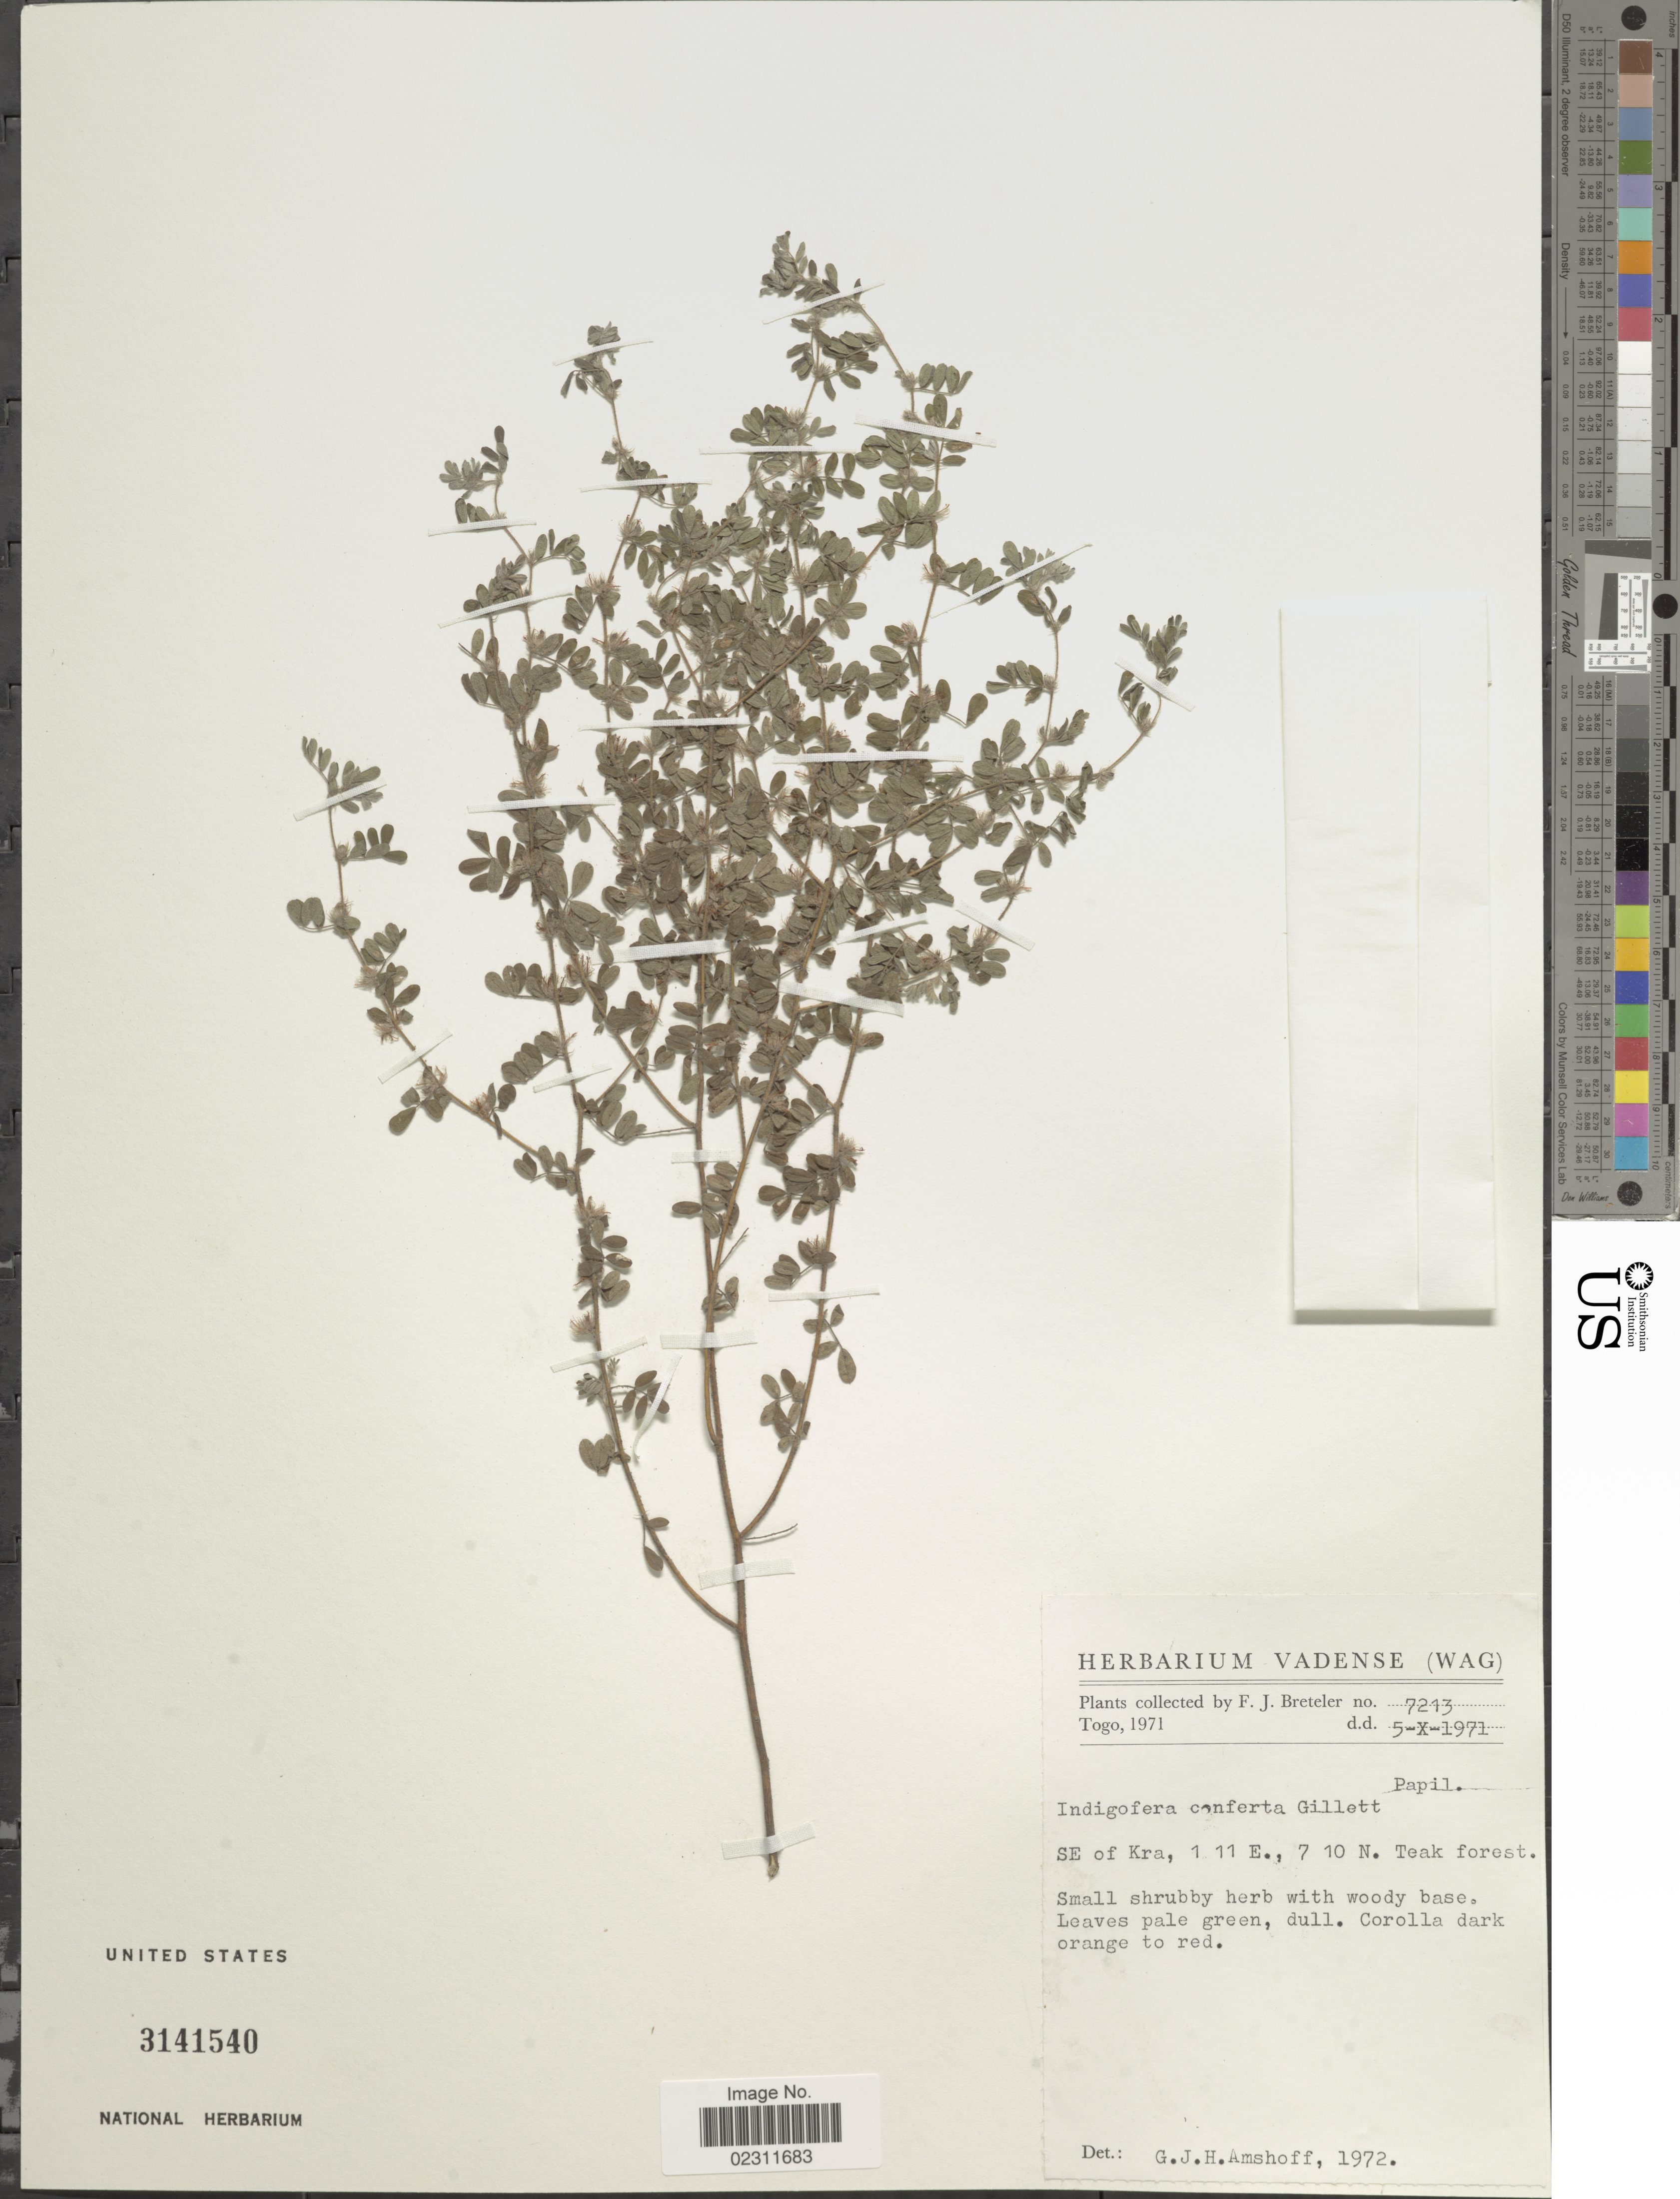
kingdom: Plantae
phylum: Tracheophyta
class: Magnoliopsida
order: Fabales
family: Fabaceae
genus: Indigofera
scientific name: Indigofera conferta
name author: J.B. Gillett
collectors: F. J. Breteler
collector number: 7213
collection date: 1971-10-05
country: Togo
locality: Se of Kra, Teak forest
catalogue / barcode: US 3141540